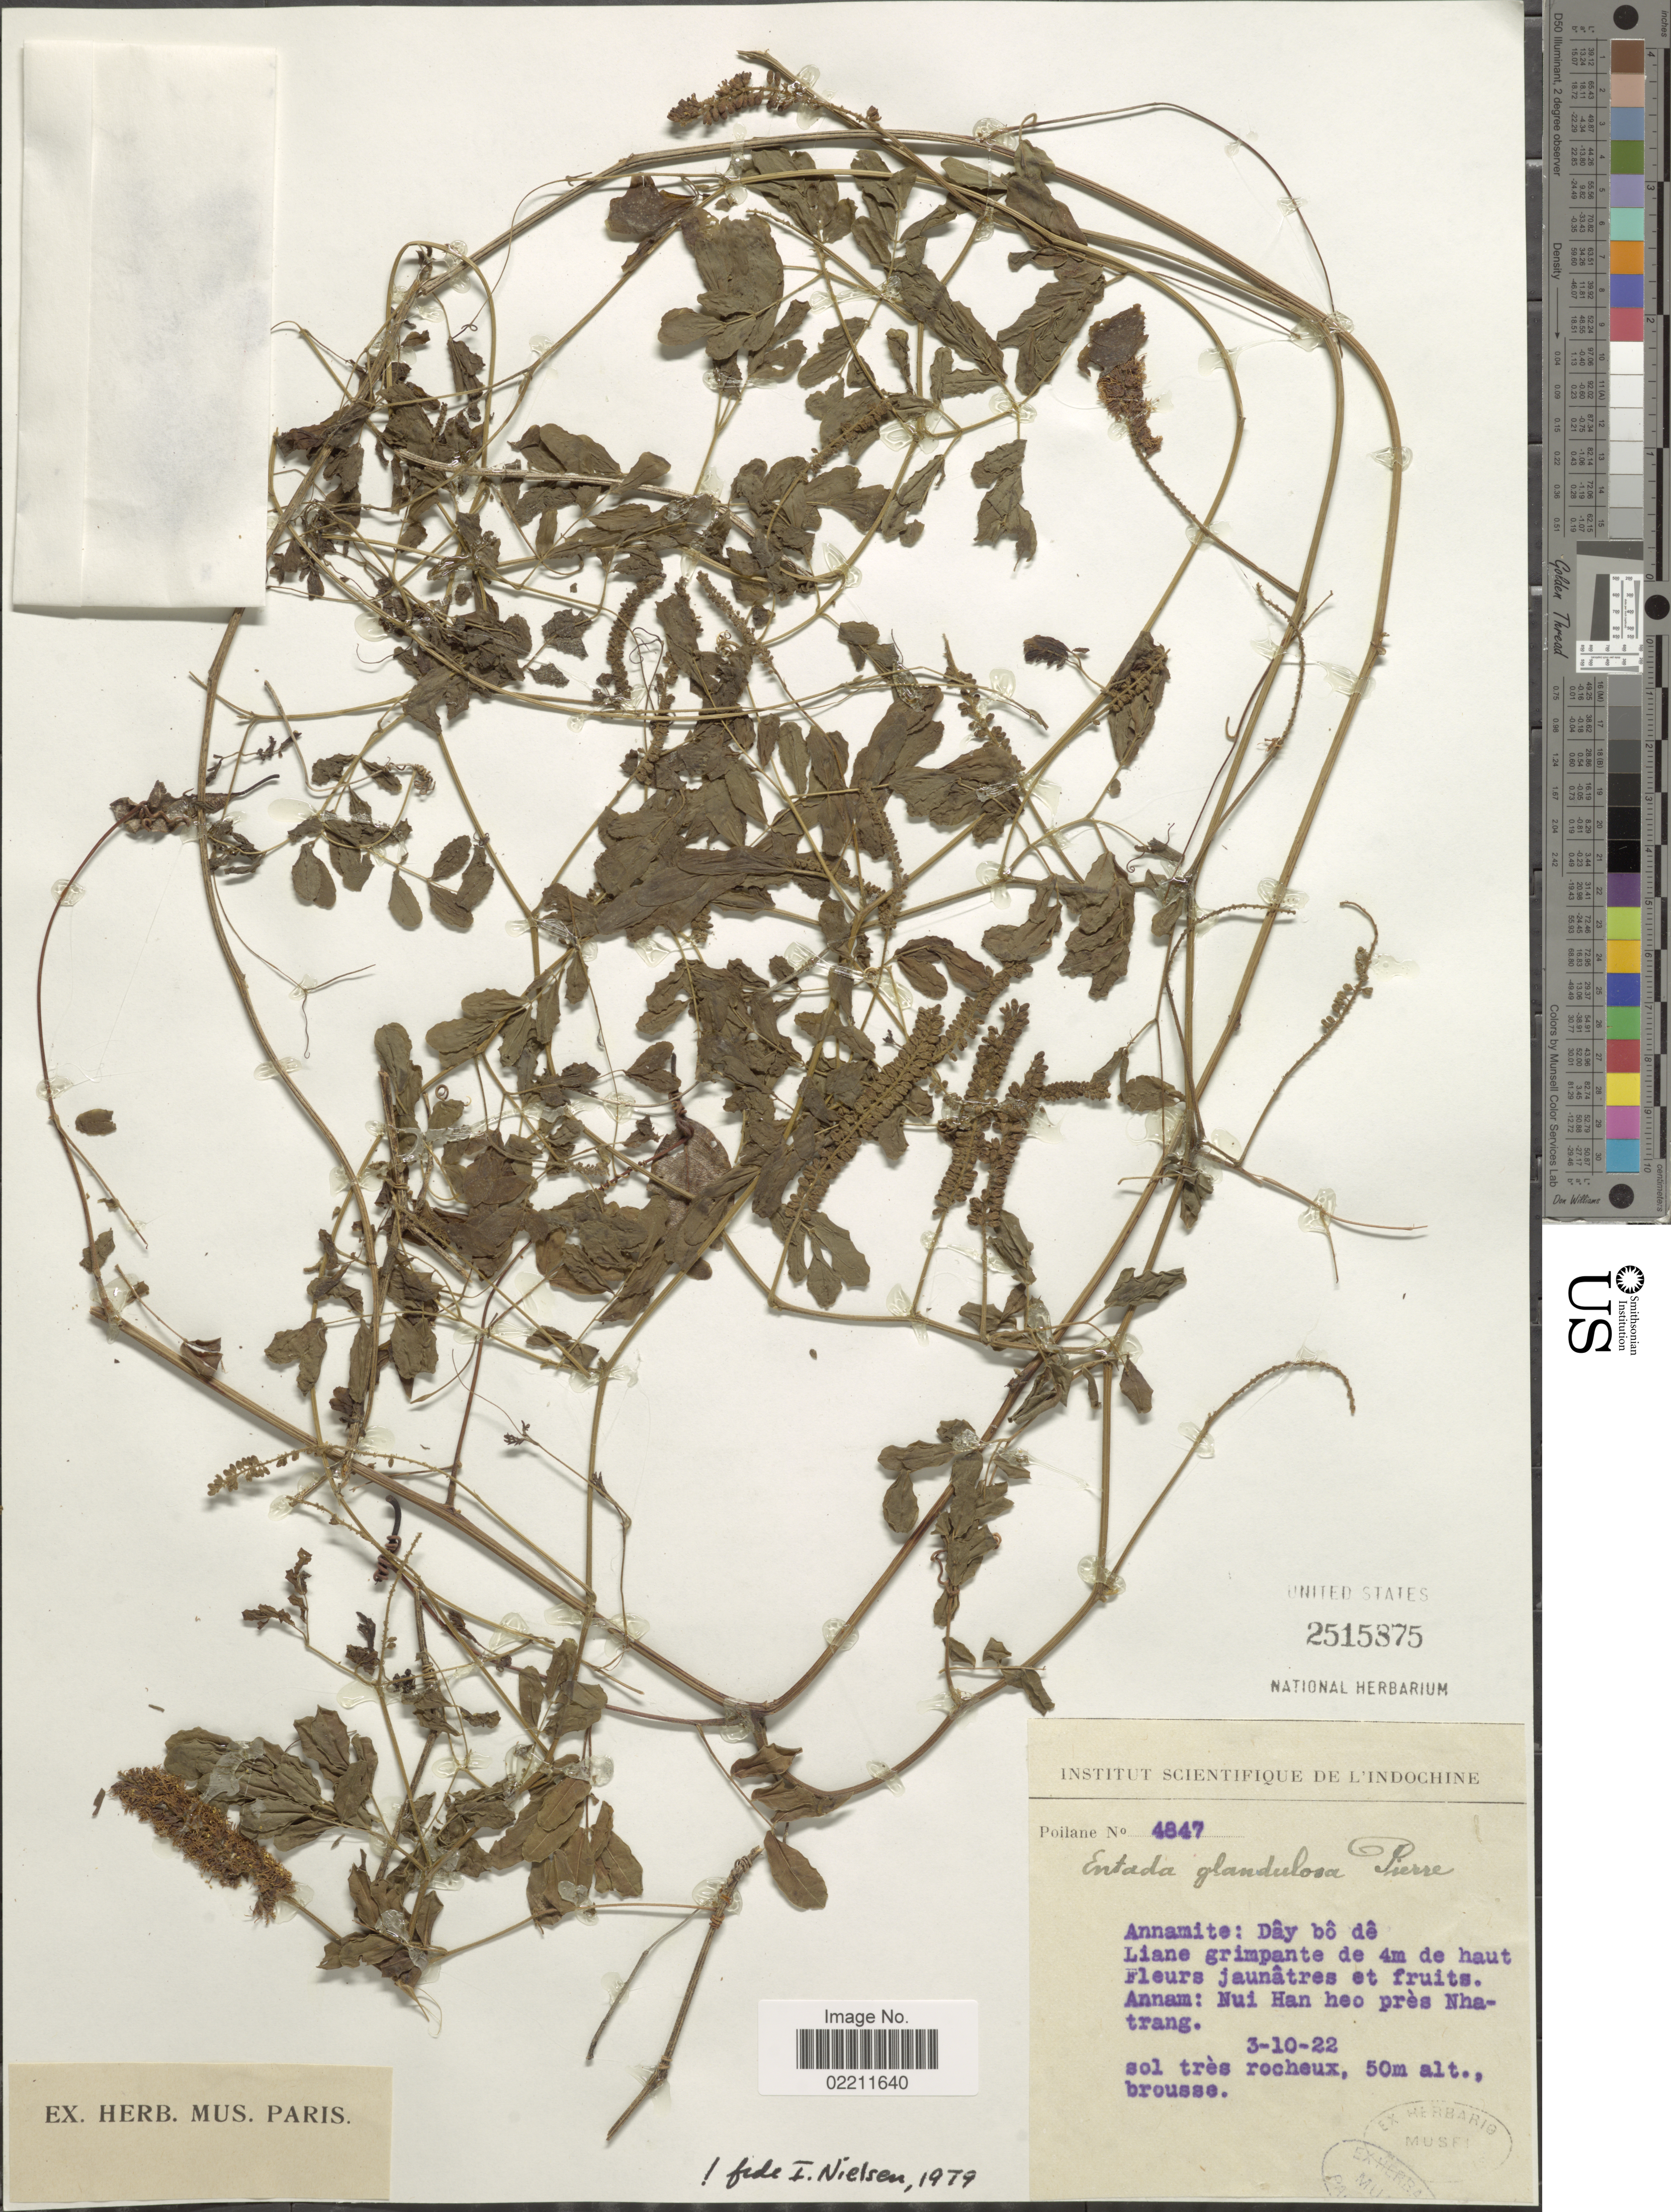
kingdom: Plantae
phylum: Tracheophyta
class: Magnoliopsida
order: Fabales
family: Fabaceae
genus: Entada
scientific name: Entada glandulosa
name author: Pierre ex Gagnep.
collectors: -. Poilane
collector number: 4847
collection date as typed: Transcribed d/m/y: 3/10/22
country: Vietnam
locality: Annam: Nui Han heo pres Nhatrang.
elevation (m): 50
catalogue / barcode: US 2515875